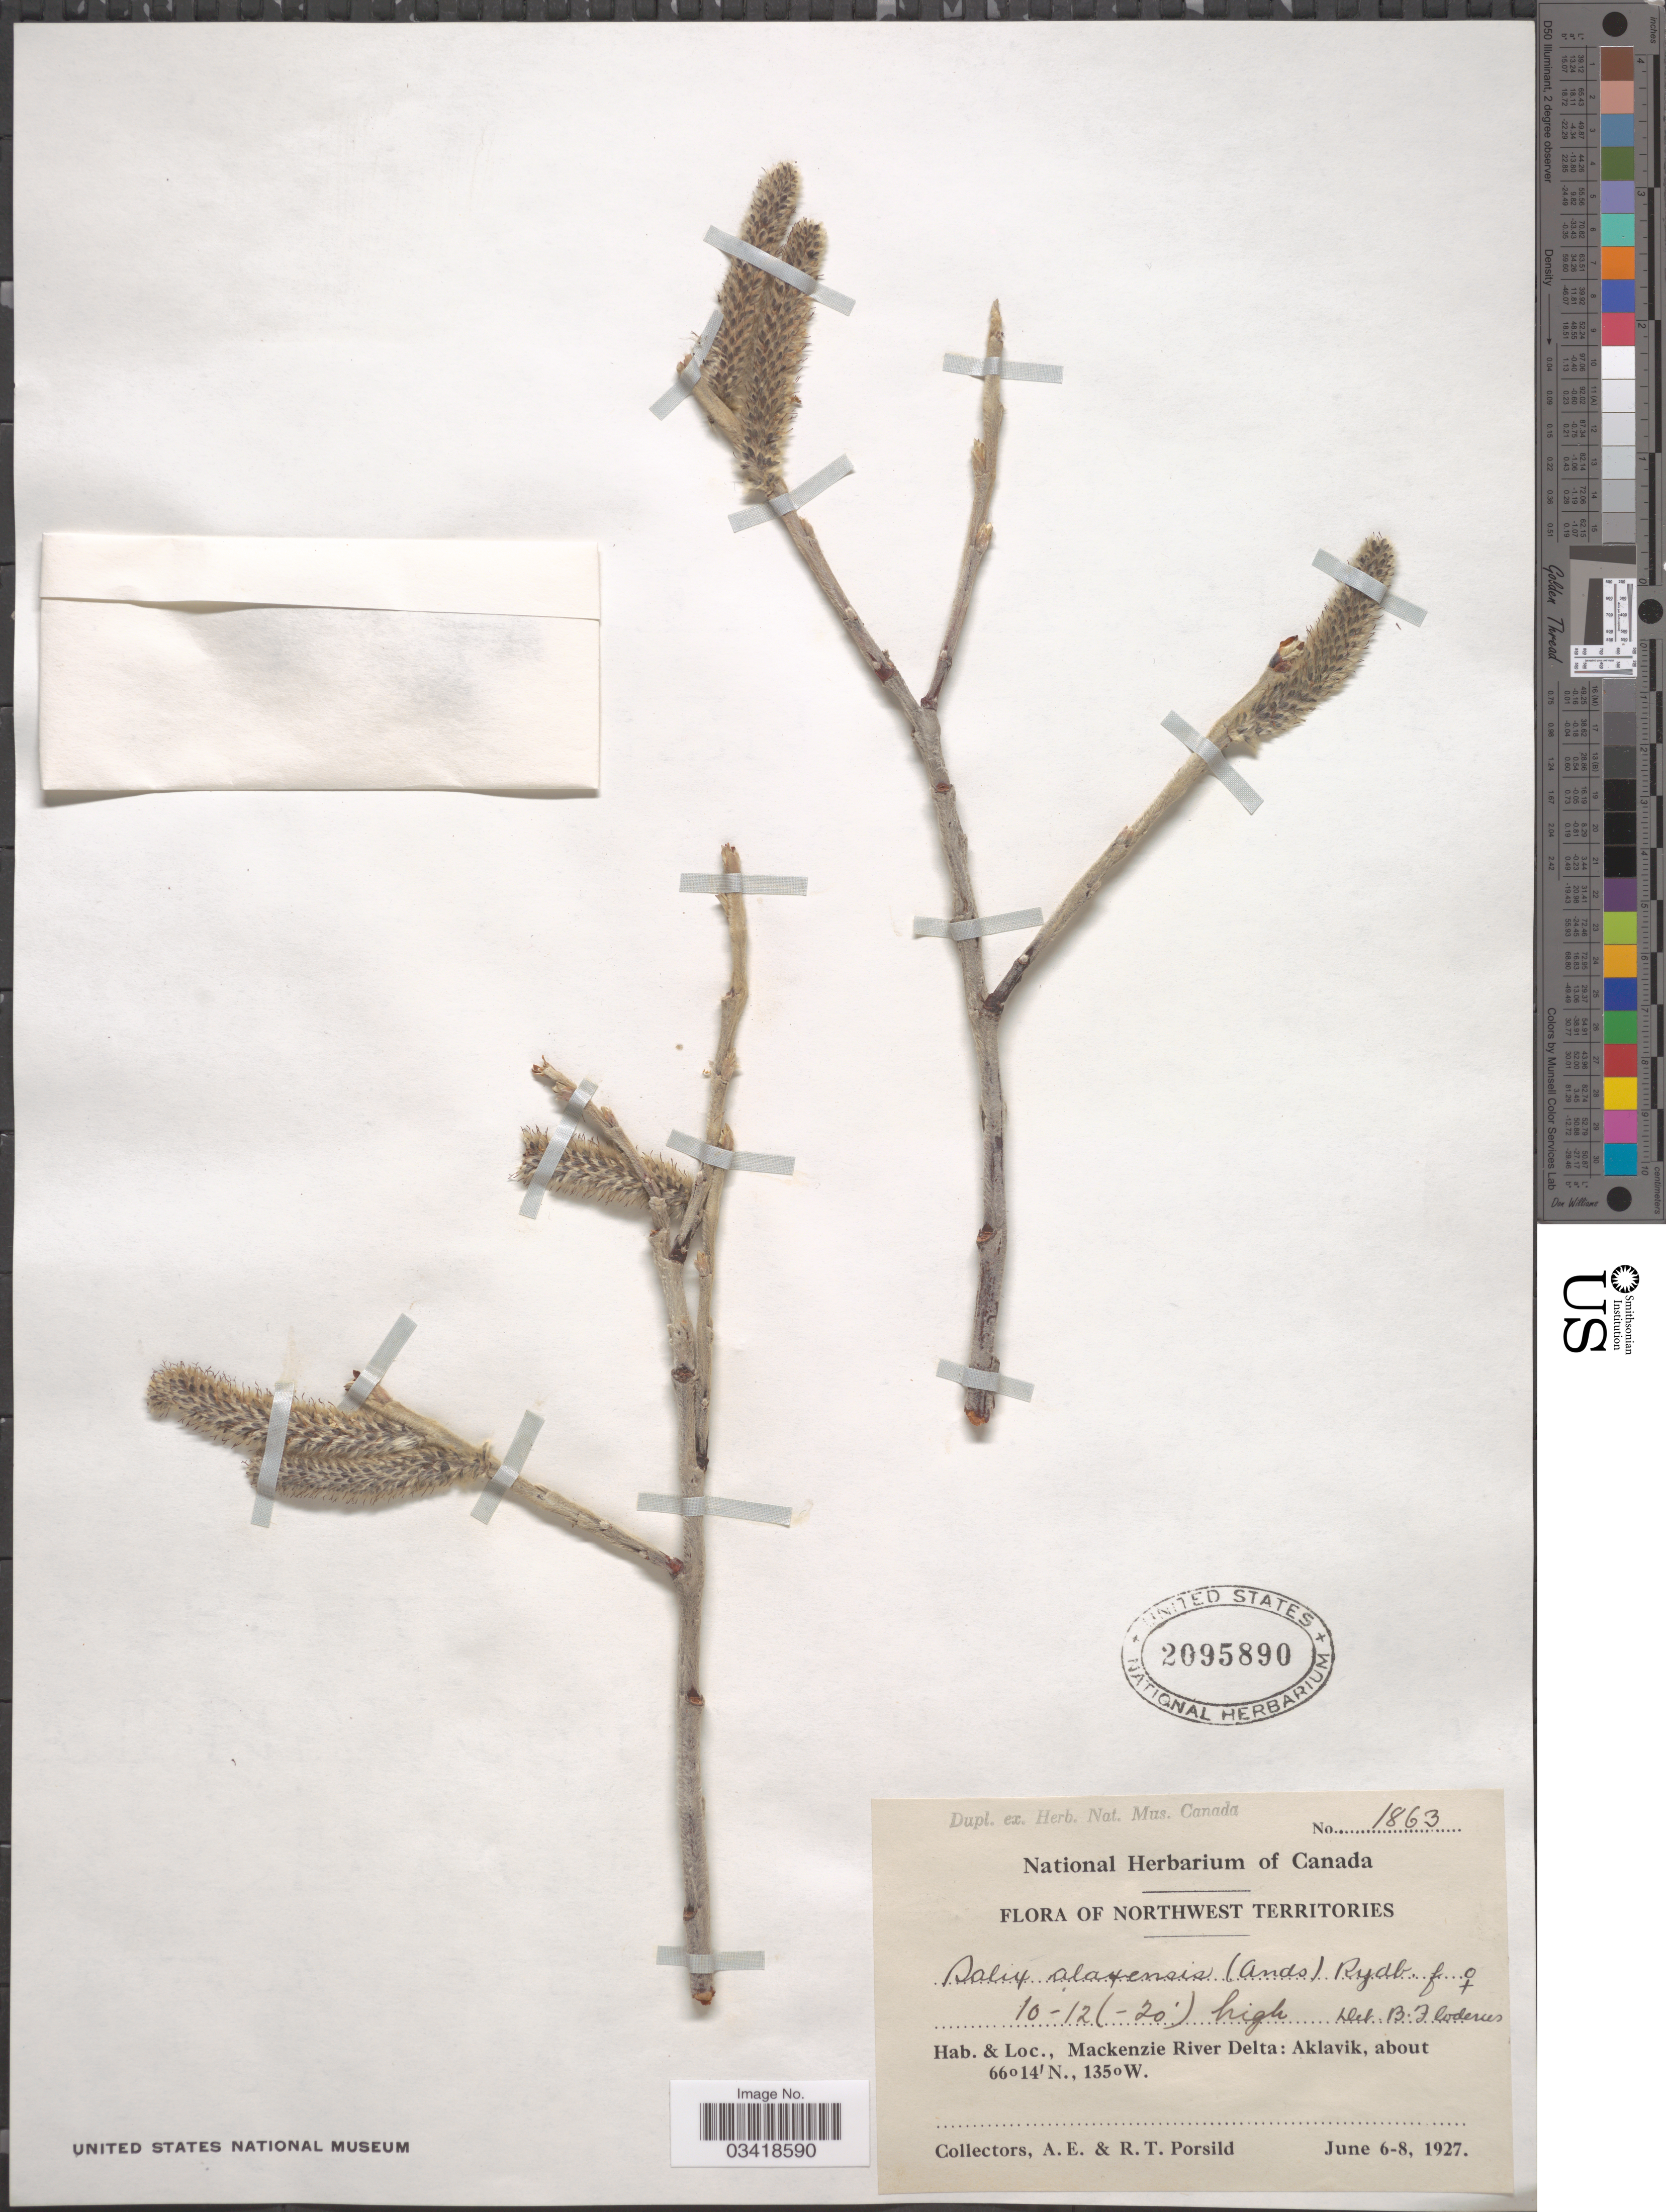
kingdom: Plantae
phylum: Tracheophyta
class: Magnoliopsida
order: Malpighiales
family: Salicaceae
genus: Salix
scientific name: Salix alaxensis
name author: (Andersson) Coville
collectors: A. E. Porsild & R. T. Porsild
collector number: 1863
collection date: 1927-06-06/1927-06-08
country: Canada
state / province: Northwest Territories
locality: Mackenzie River Delta: Aklavik.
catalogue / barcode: US 2095890